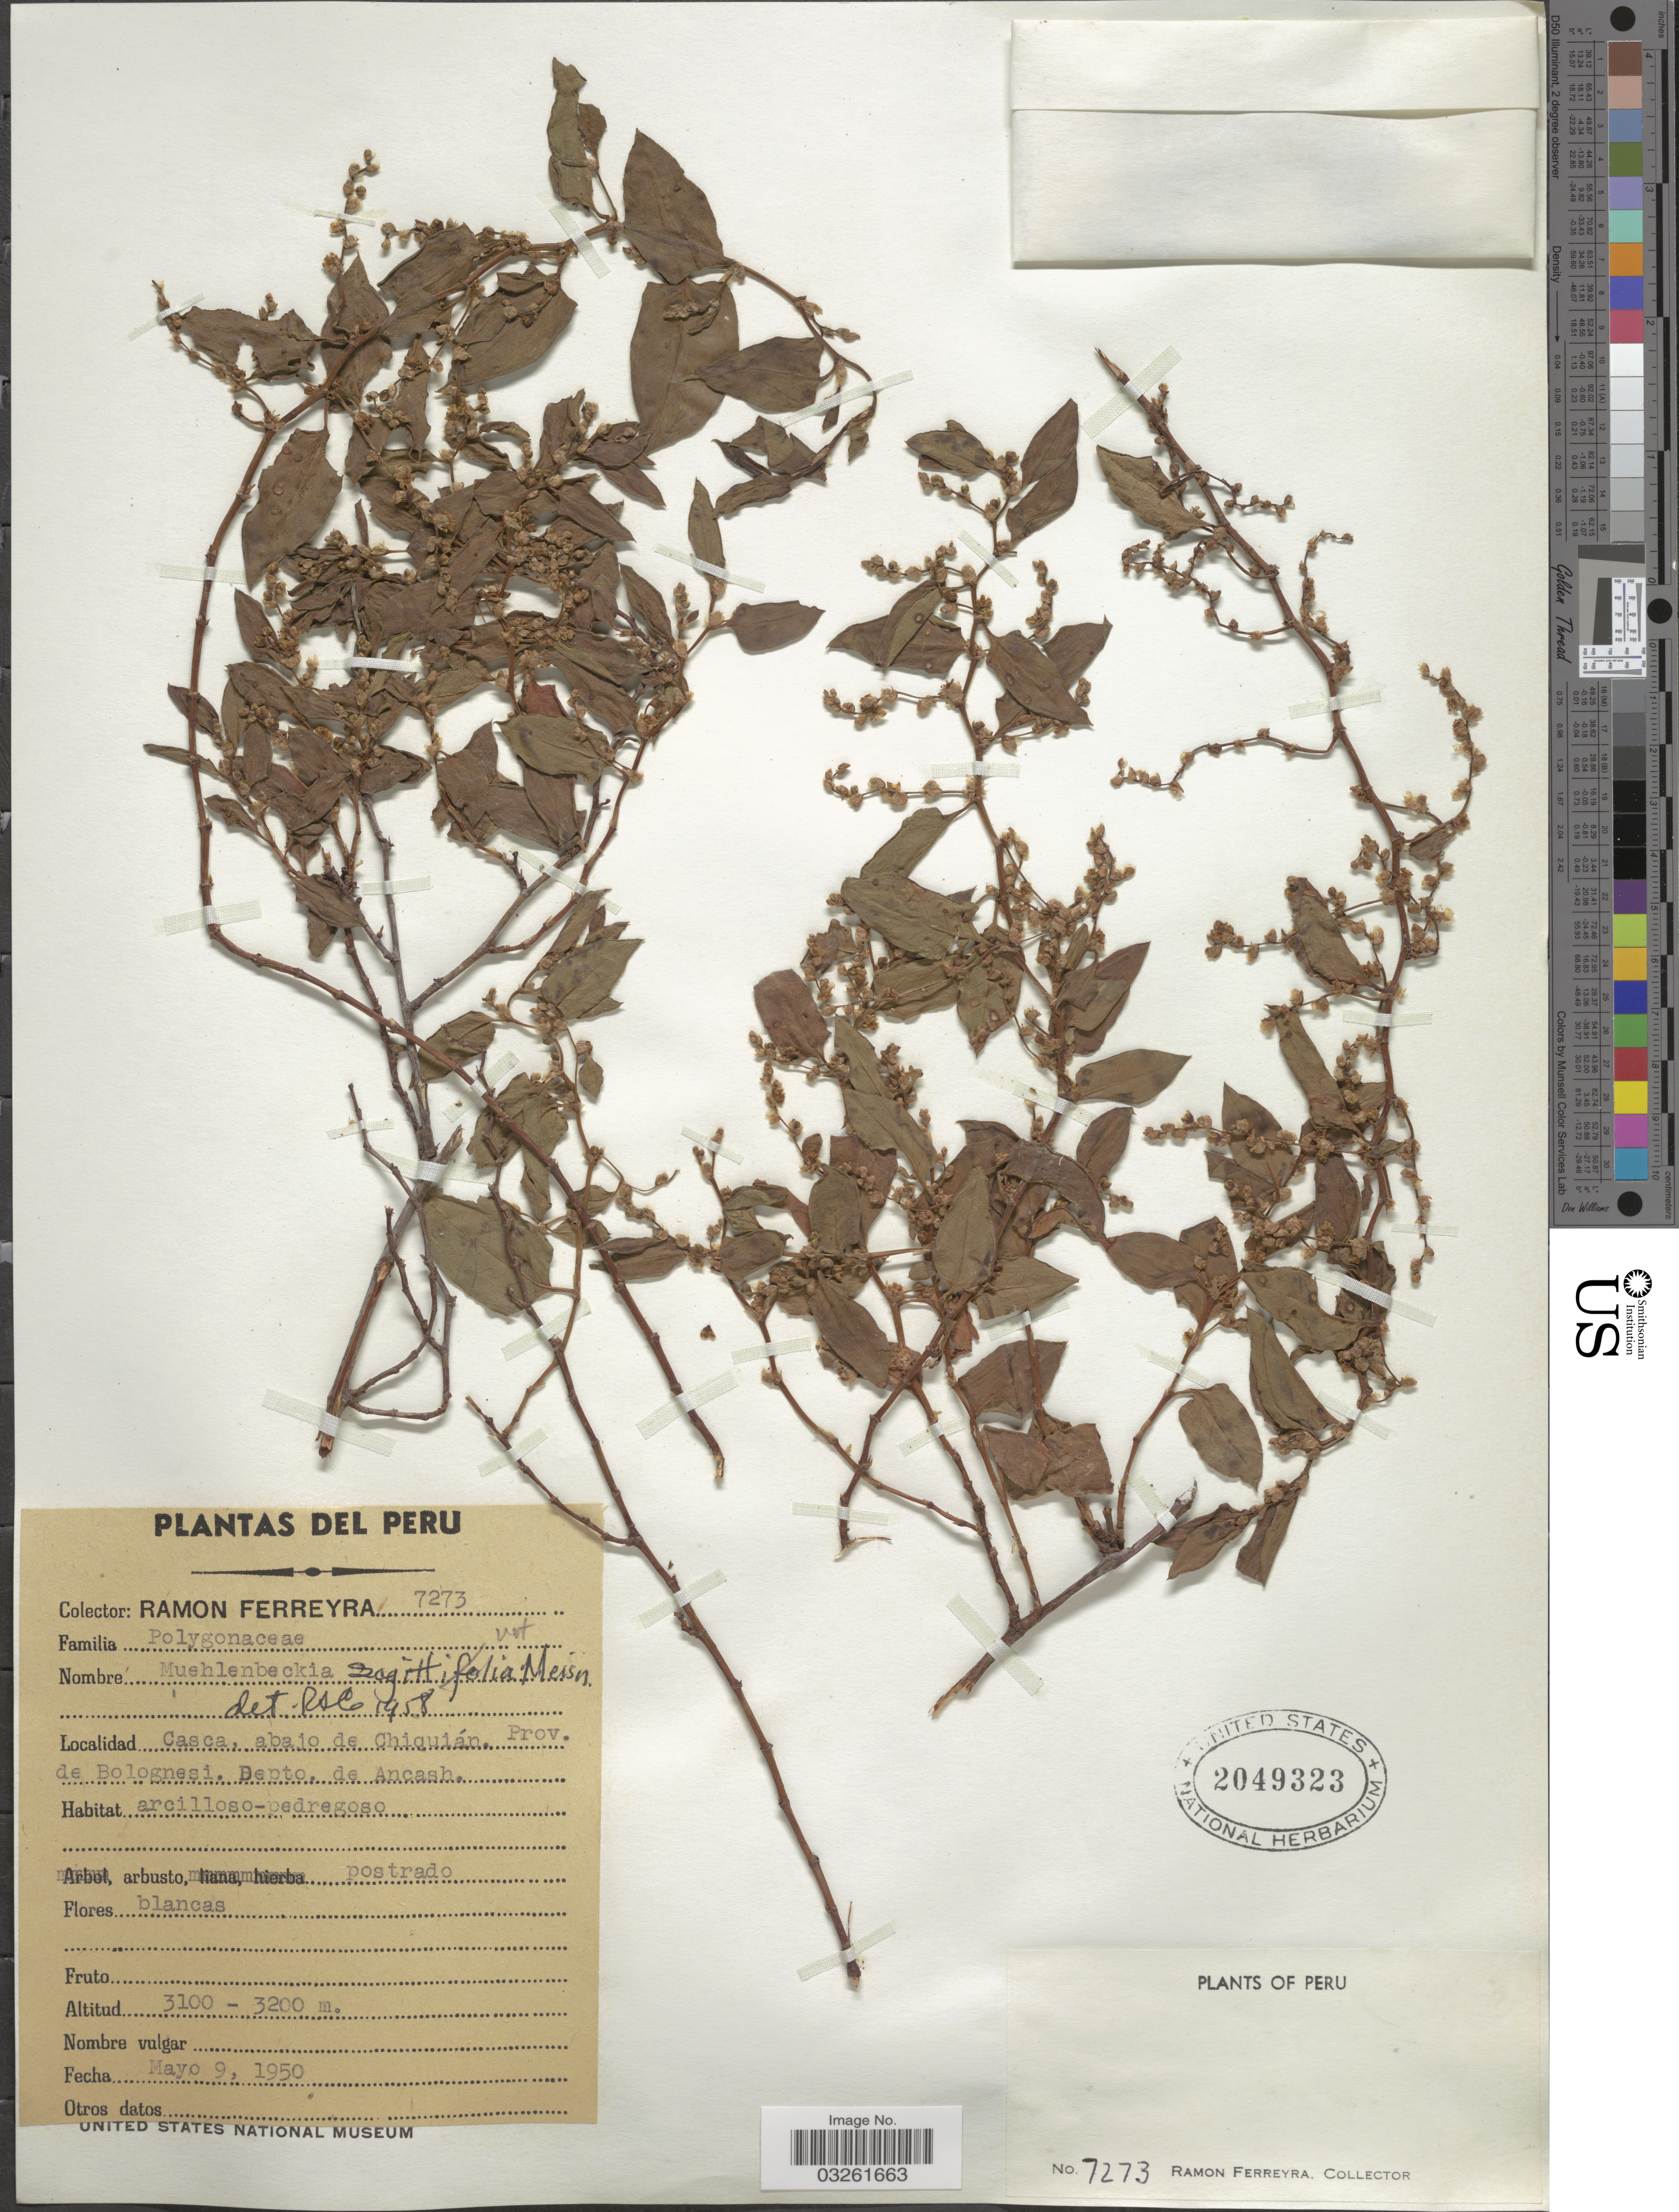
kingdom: Plantae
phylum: Tracheophyta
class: Magnoliopsida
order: Caryophyllales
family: Polygonaceae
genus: Muehlenbeckia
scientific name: Muehlenbeckia sp.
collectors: R. A. Ferreyra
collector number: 7273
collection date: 1950-05-09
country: Peru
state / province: Ancash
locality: Casca, abajo de Chiquián, Prov. de Bolognesi. Depto. de Ancash.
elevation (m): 3100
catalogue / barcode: US 2049323